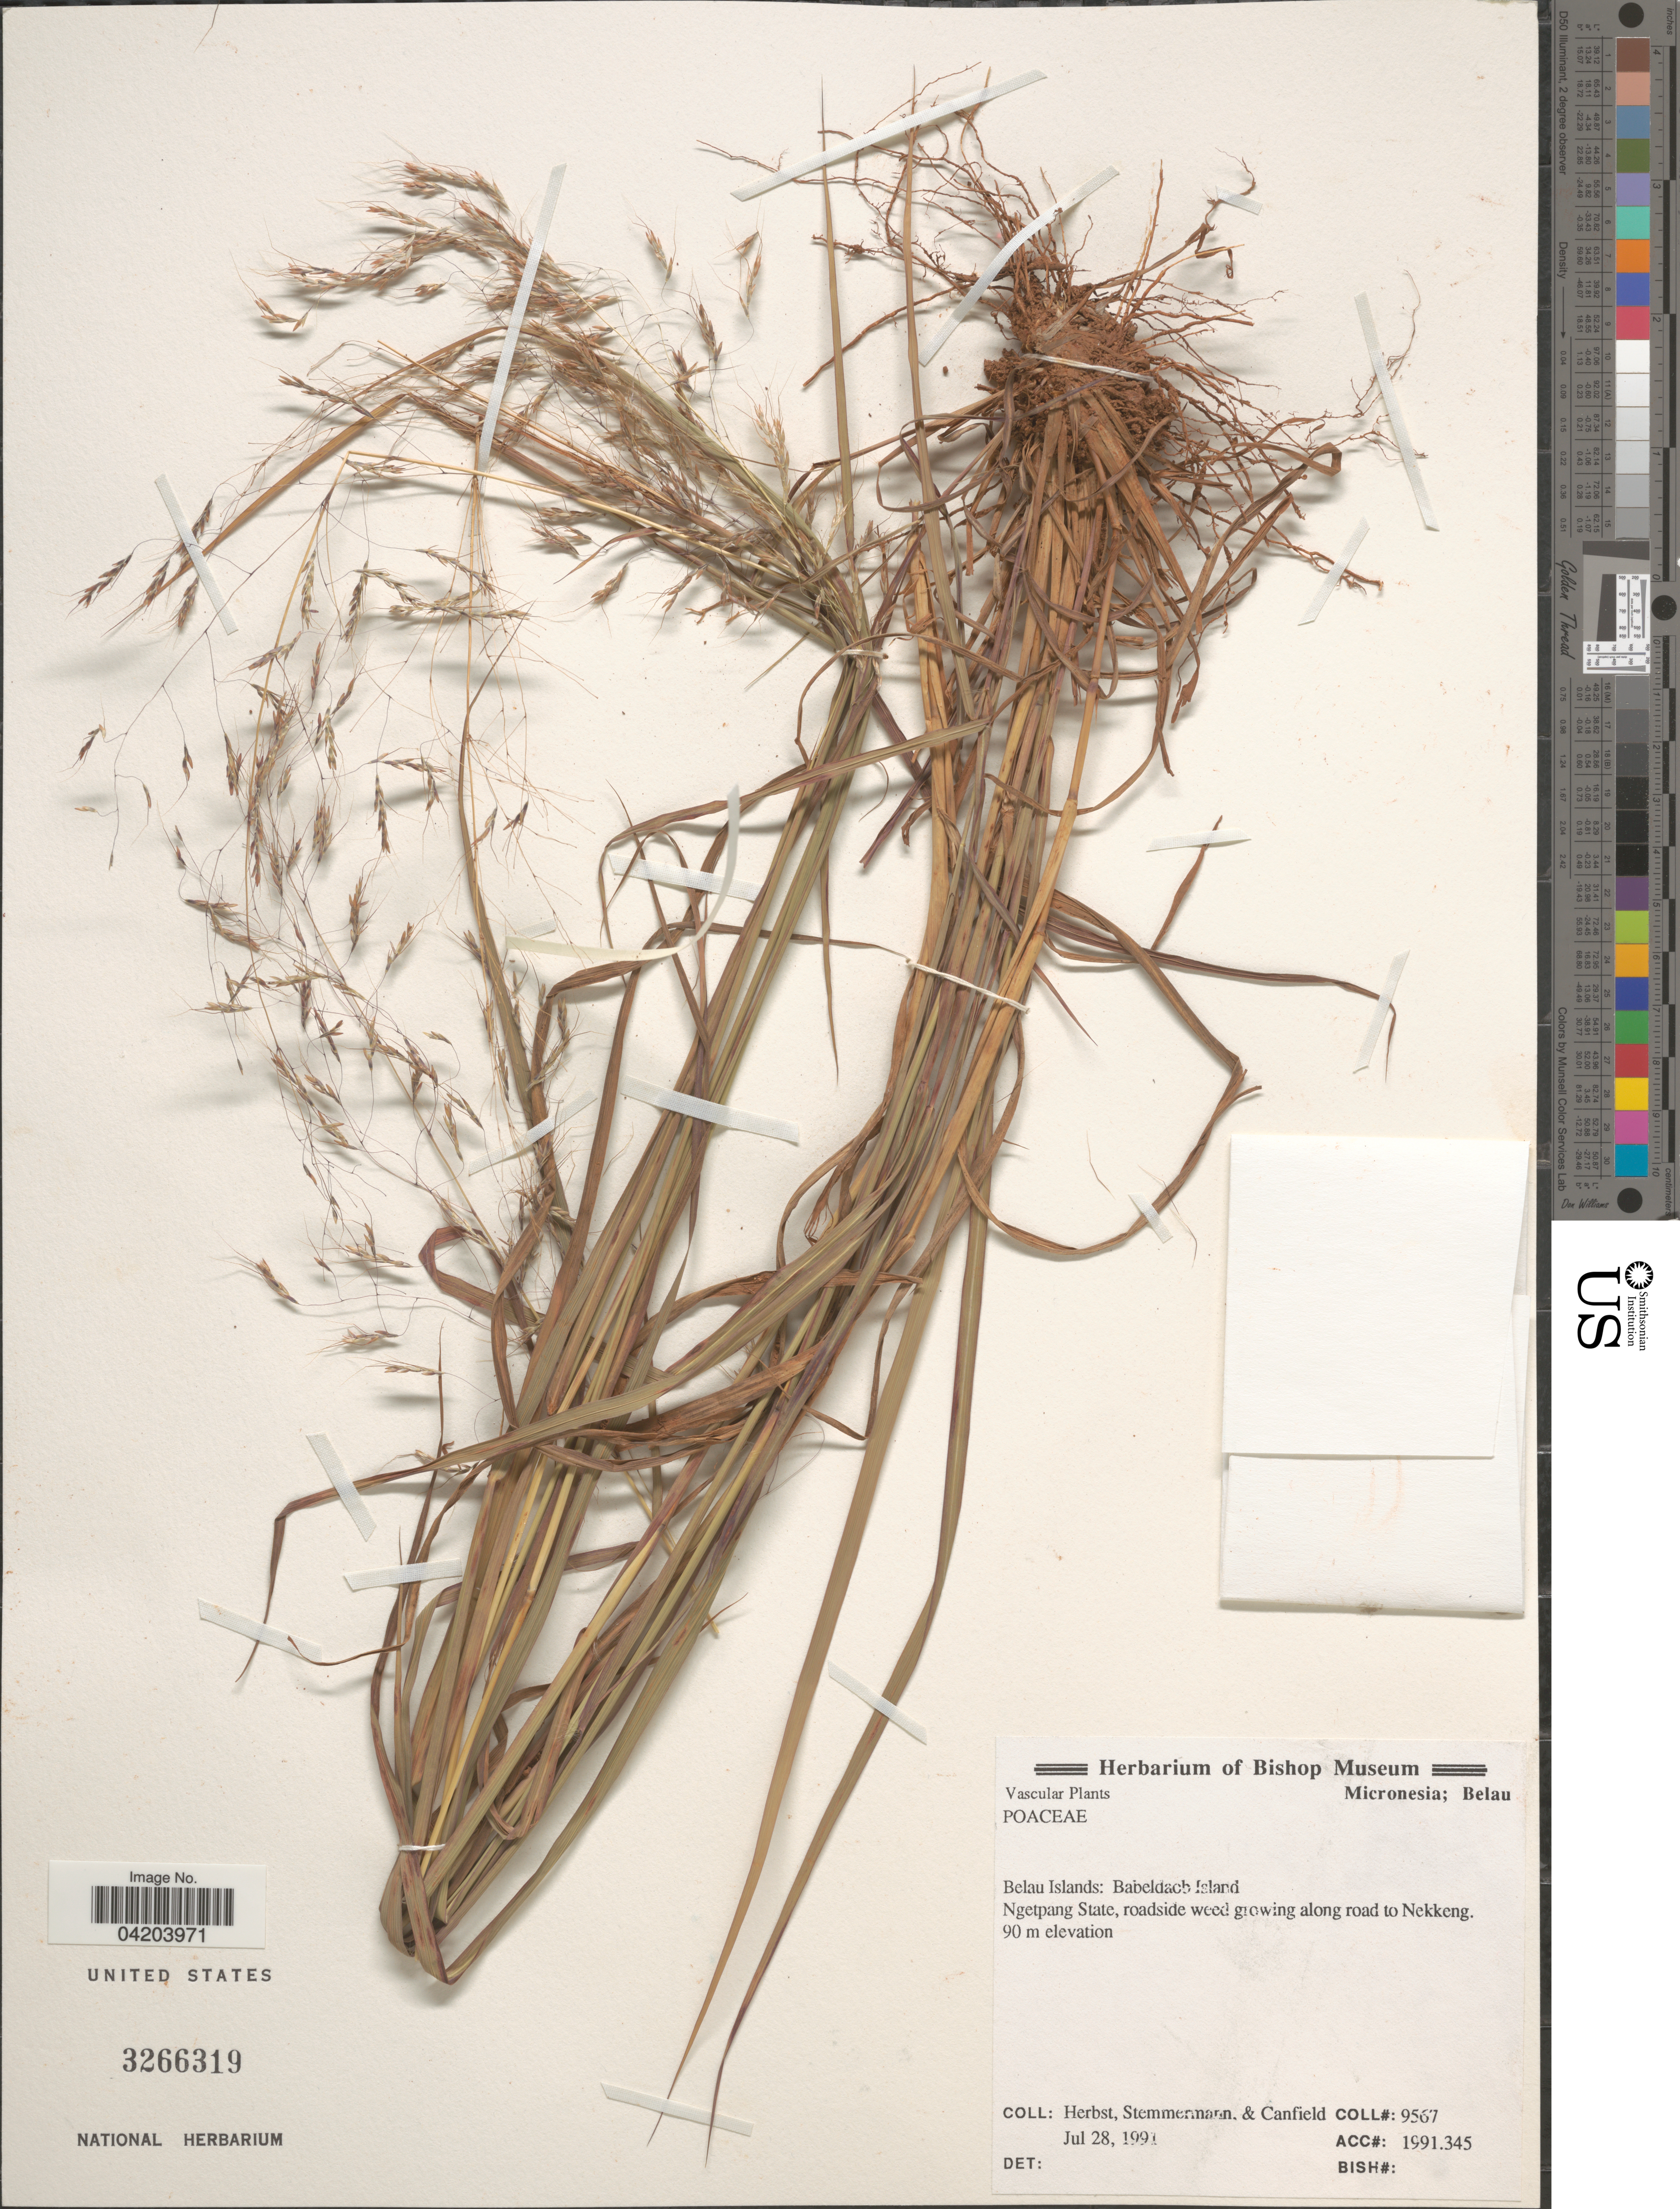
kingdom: Plantae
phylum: Tracheophyta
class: Liliopsida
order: Poales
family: Poaceae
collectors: -. Herbst, -. Stemmermann & -. Canfield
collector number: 9567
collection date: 1991-07-28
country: Palau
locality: Micronesia. Belau Islands; Babeldaob Island. Ngetpang State, roadside weed growing along road to Nekkeng.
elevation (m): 90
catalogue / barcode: US 3266319